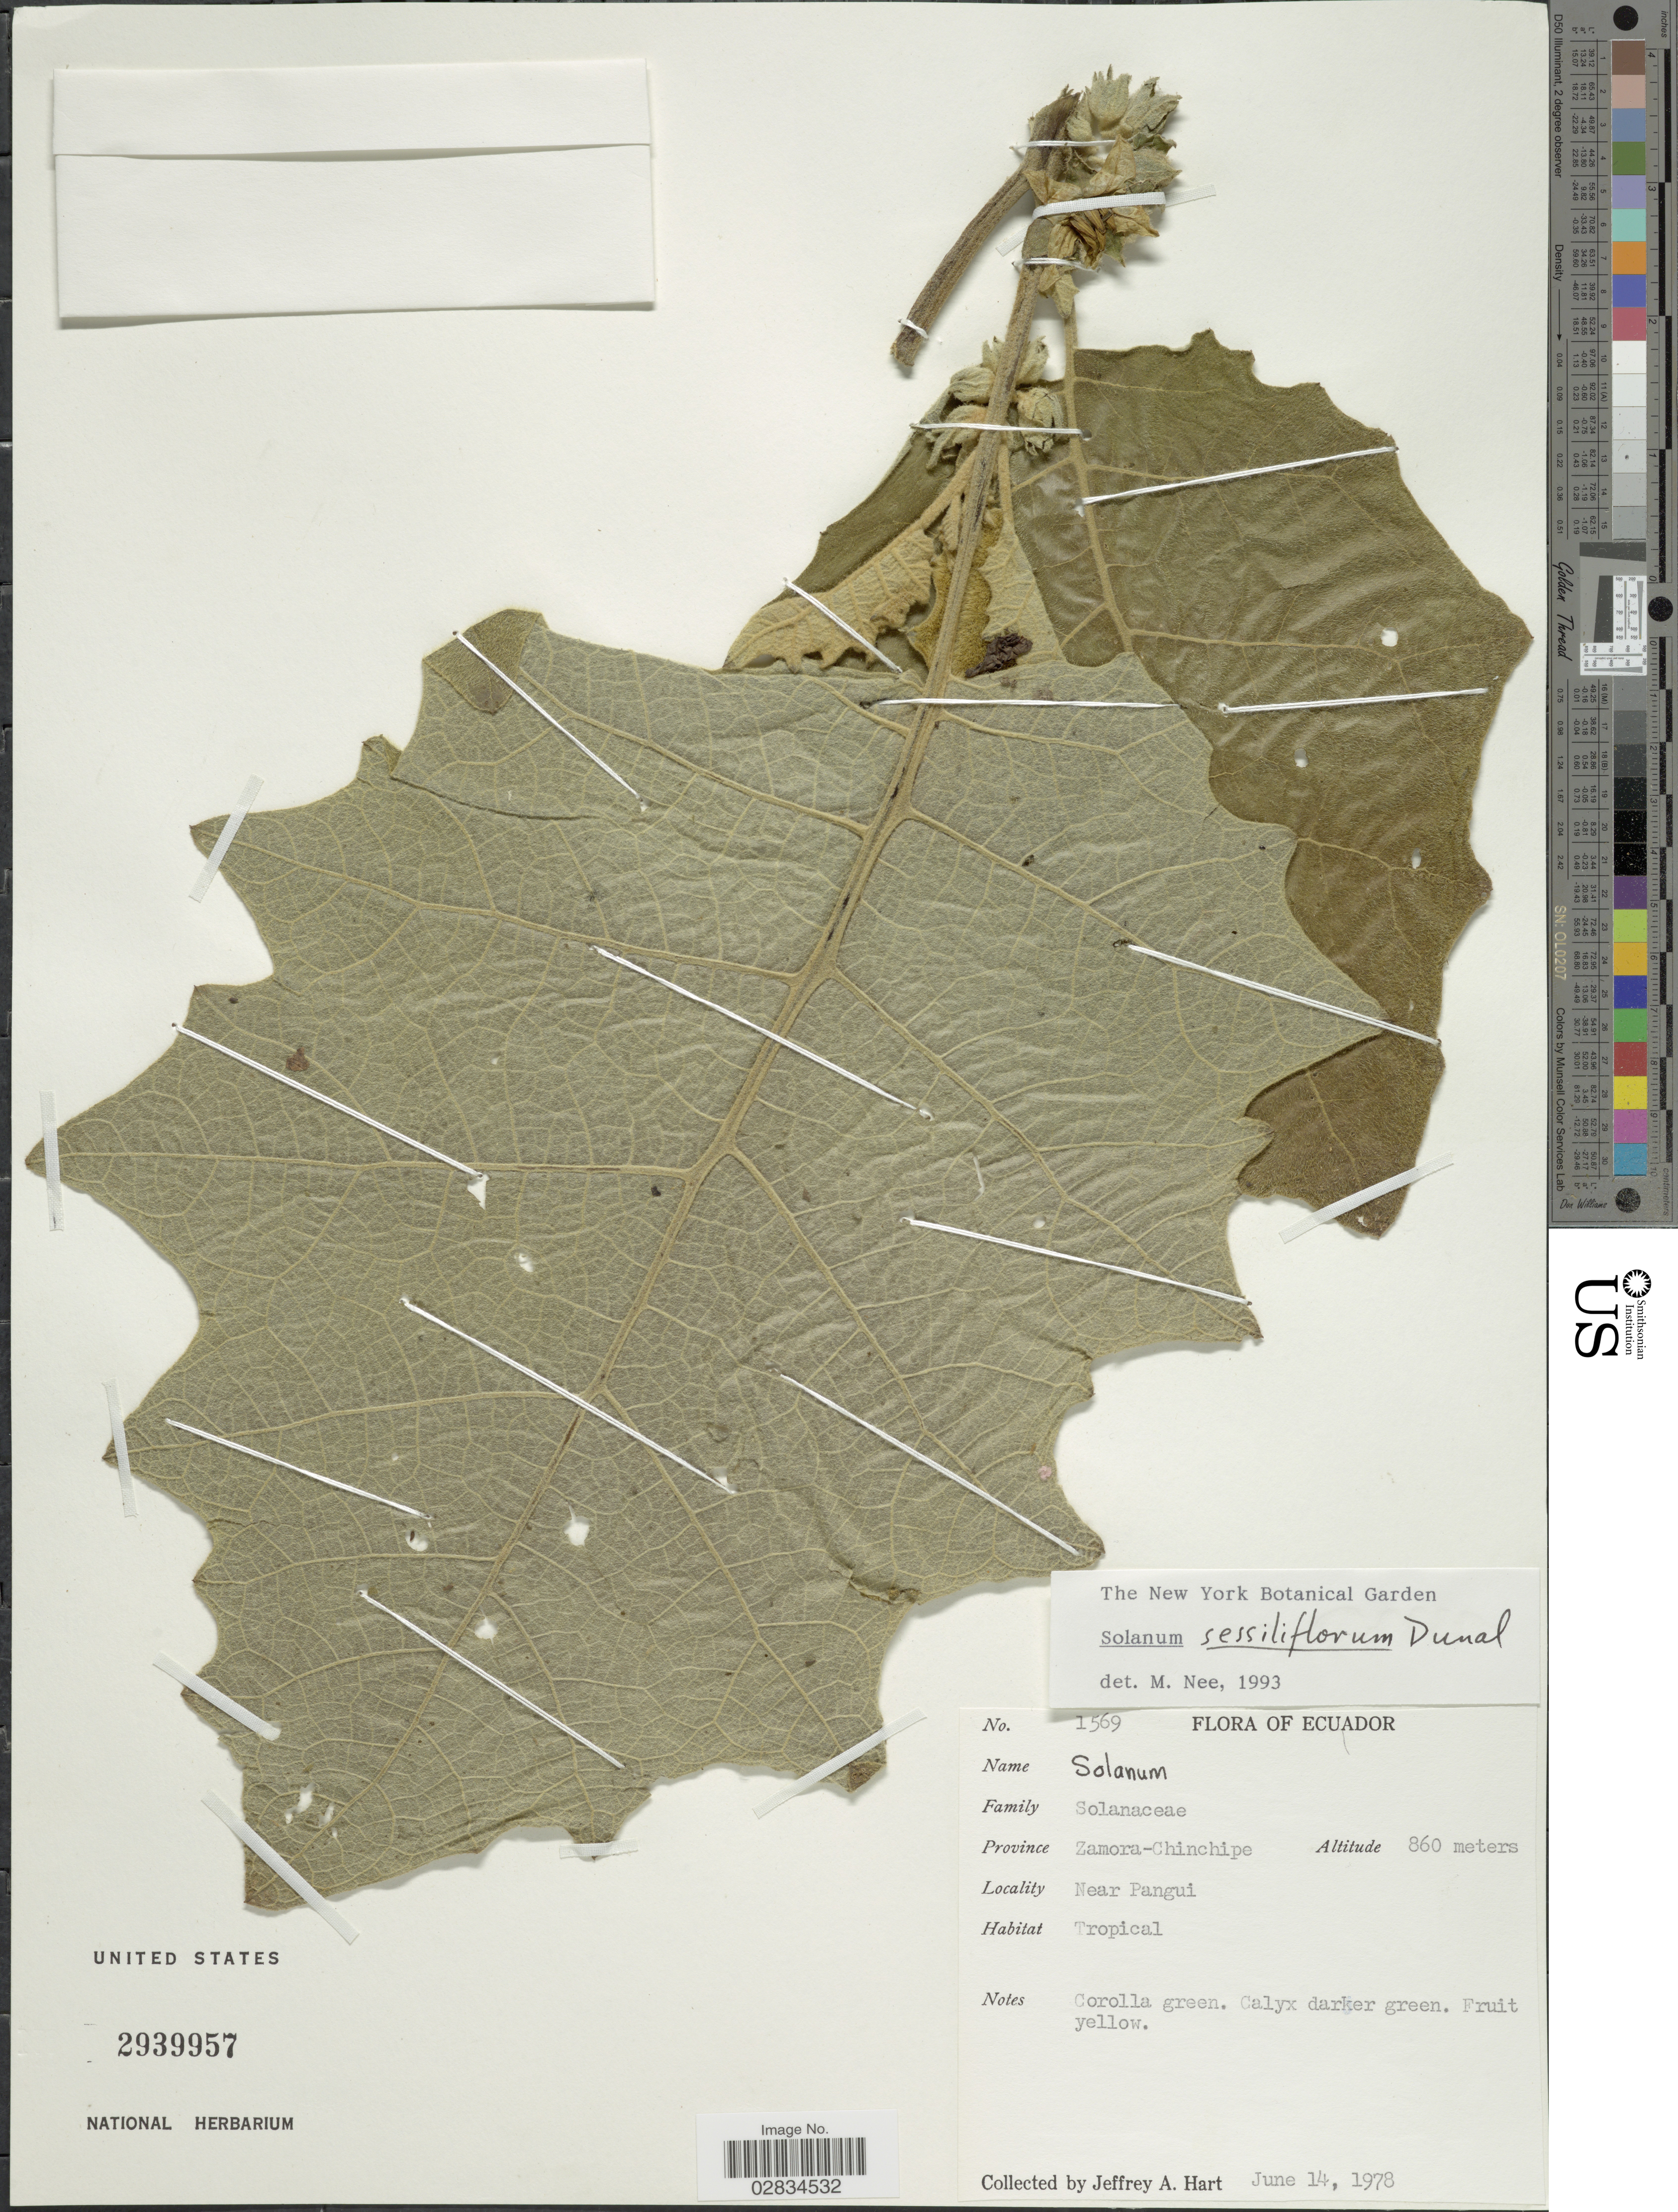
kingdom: Plantae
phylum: Tracheophyta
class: Magnoliopsida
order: Solanales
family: Solanaceae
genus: Solanum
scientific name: Solanum sessiliflorum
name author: Dunal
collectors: J. A. Hart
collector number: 1569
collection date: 1978-06-14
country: Ecuador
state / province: Zamora-Chinchipe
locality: Province Zamora-Chinchipe. Near Pangui.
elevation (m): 860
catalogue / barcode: US 2939957